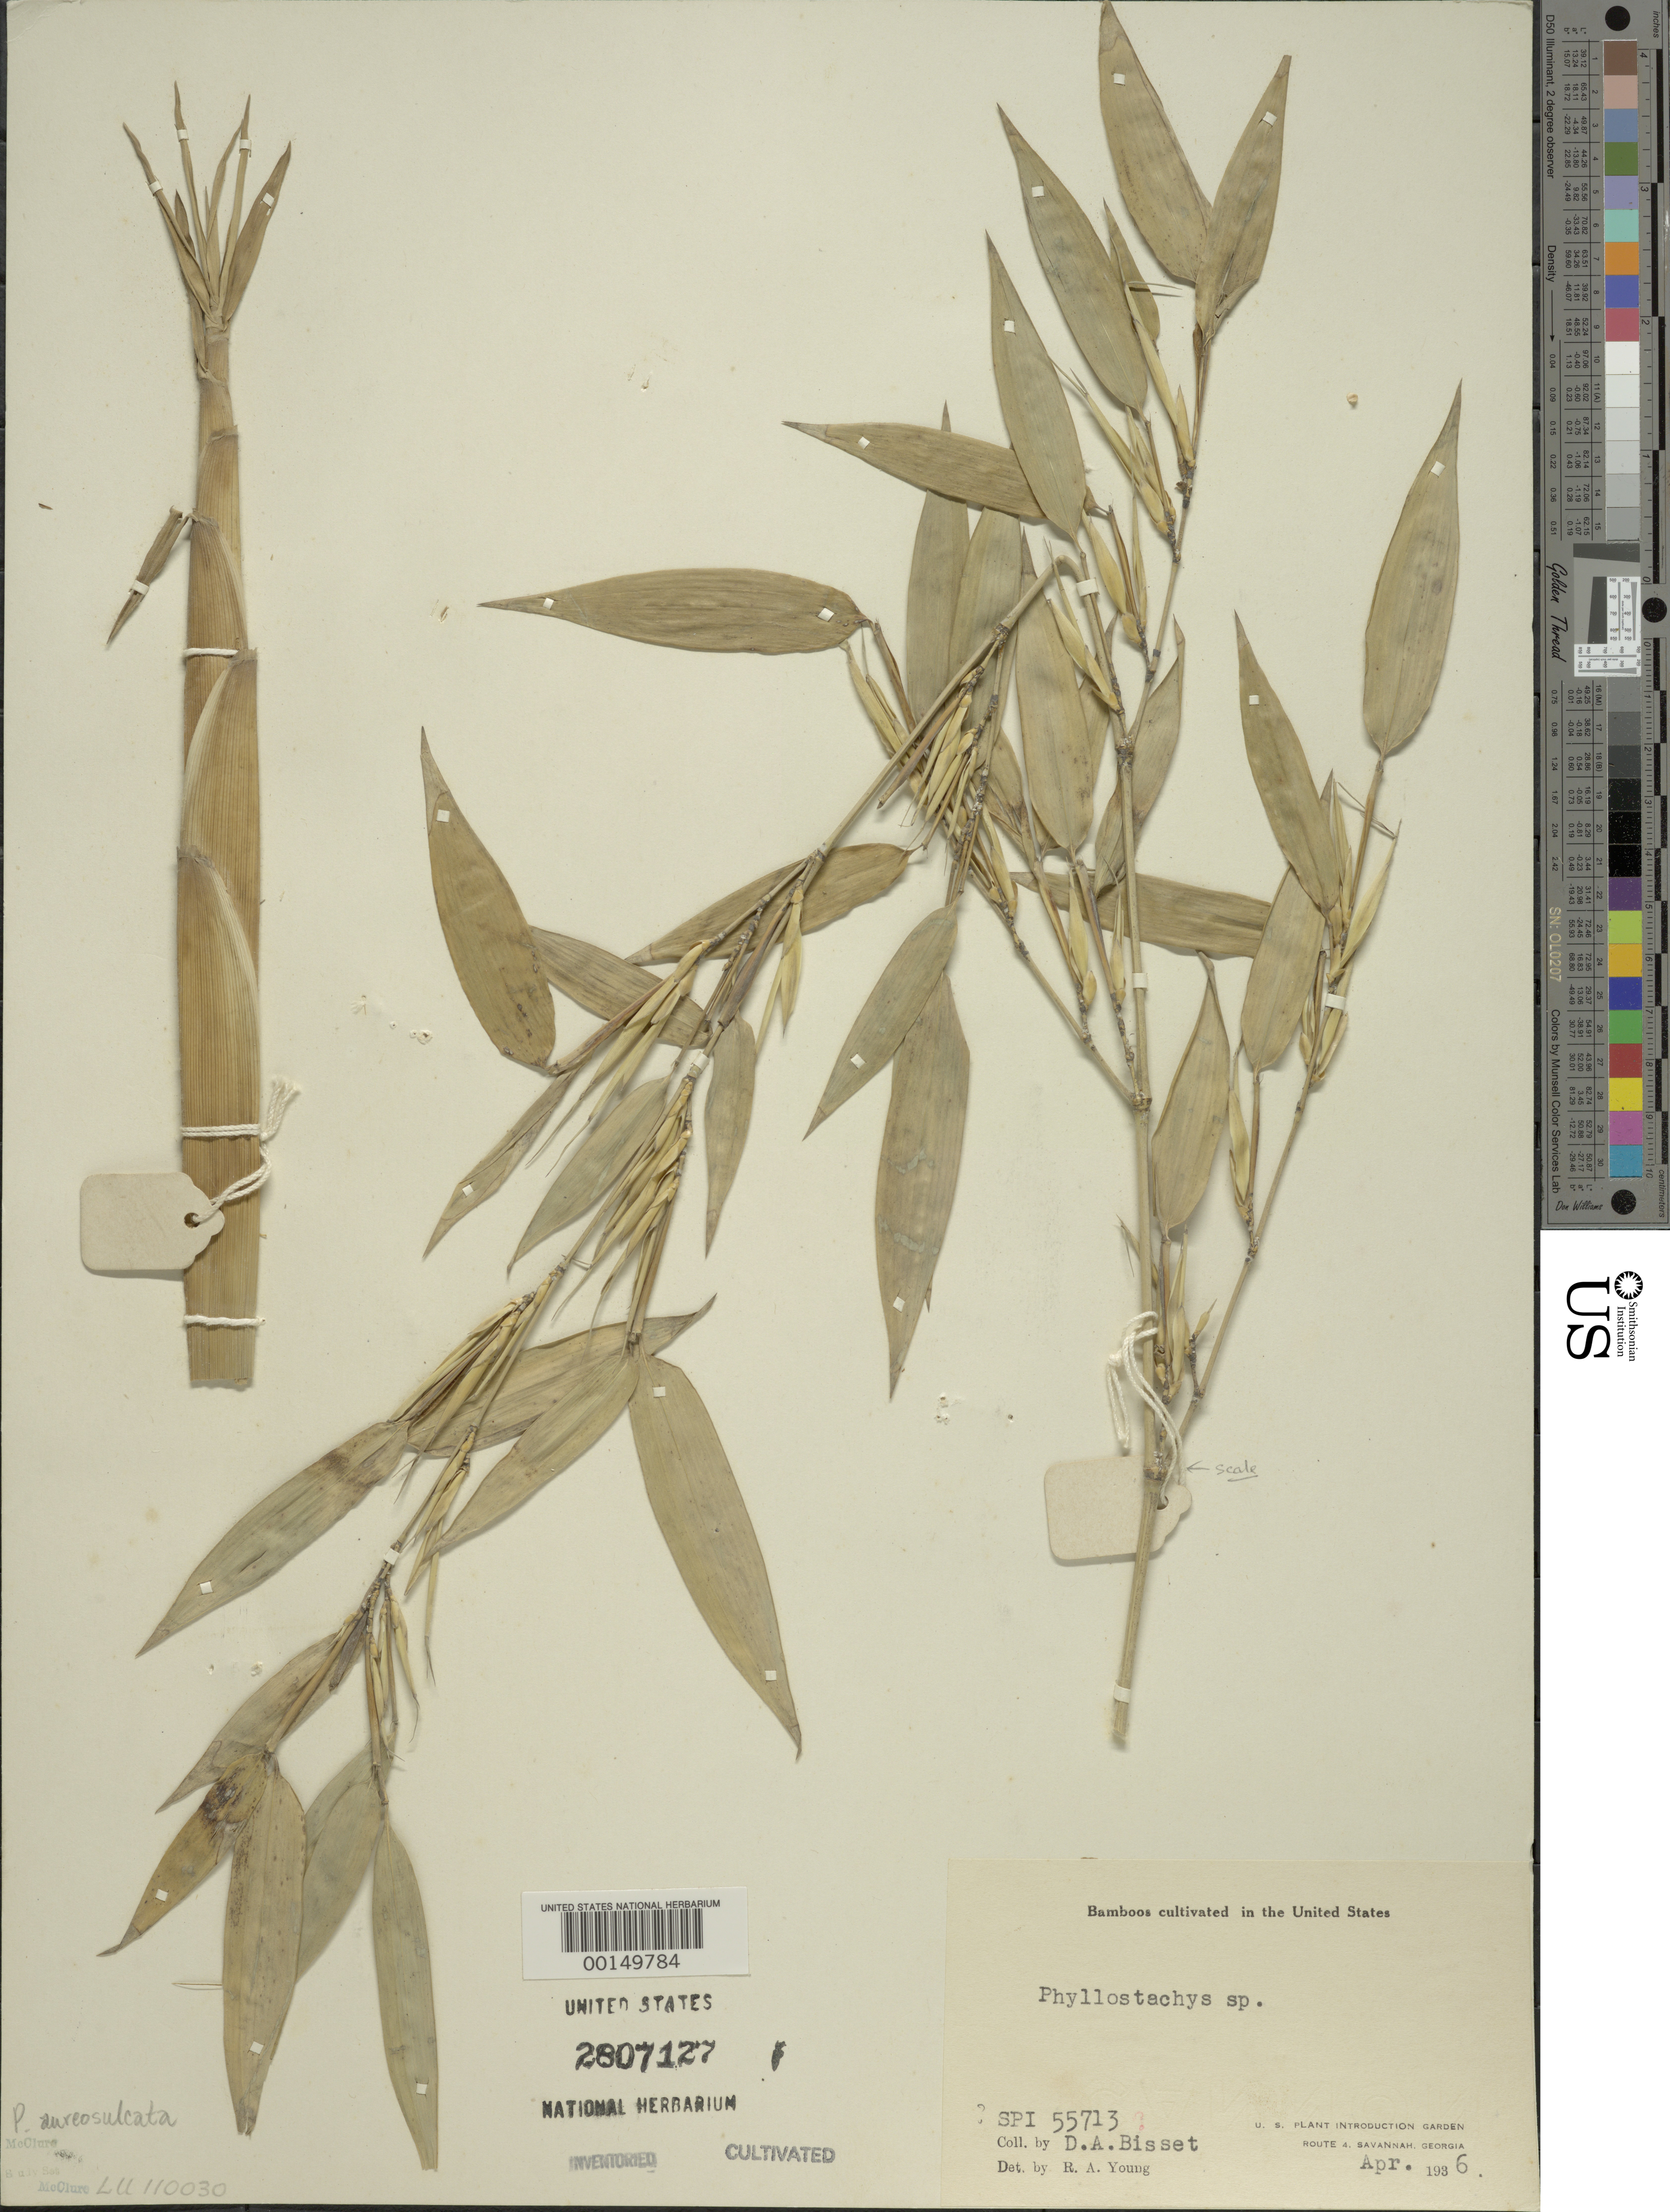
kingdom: Plantae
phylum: Tracheophyta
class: Liliopsida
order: Poales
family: Poaceae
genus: Phyllostachys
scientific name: Phyllostachys aureosulcata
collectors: D. Bisset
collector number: SPI 55713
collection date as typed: Apr 1936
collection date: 1936-04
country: United States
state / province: Georgia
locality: Savannah, p.i. garden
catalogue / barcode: US 2807127